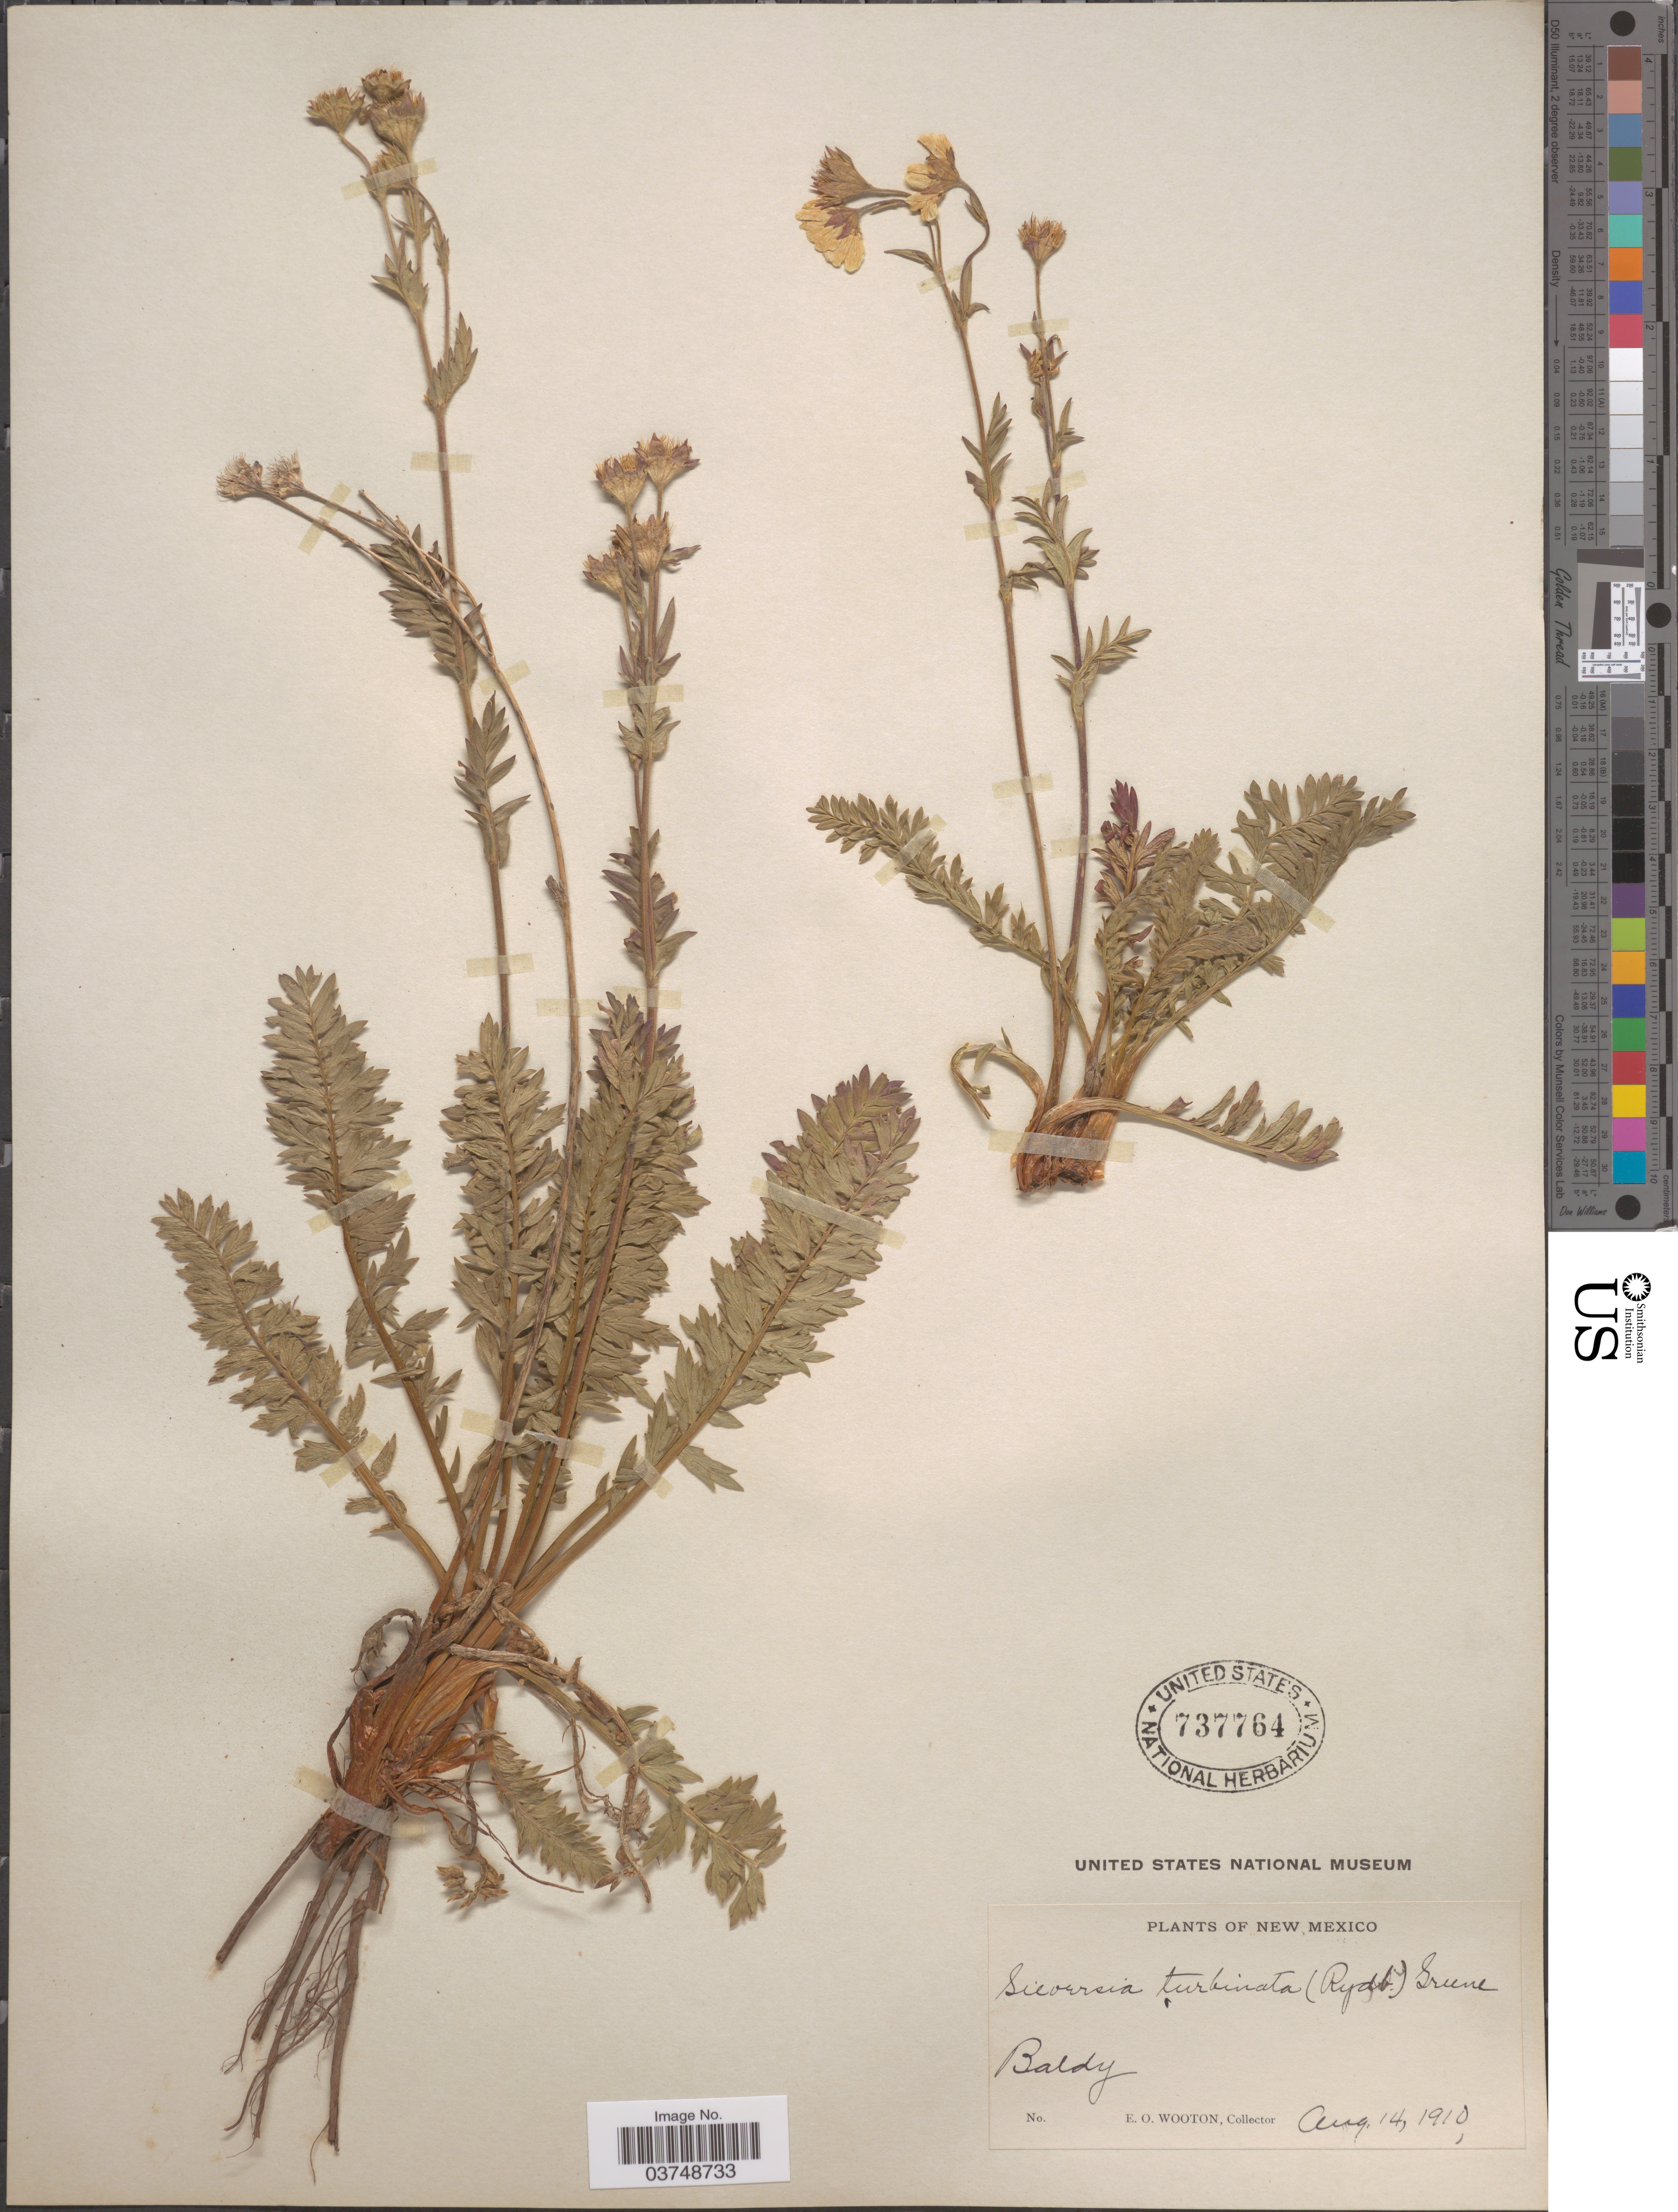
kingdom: Plantae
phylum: Tracheophyta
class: Magnoliopsida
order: Rosales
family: Rosaceae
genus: Geum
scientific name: Geum rossii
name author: (R. Br.) Ser.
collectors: E. O. Wooton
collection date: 1910-08-14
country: United States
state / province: New Mexico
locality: Baldy.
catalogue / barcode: US 737764